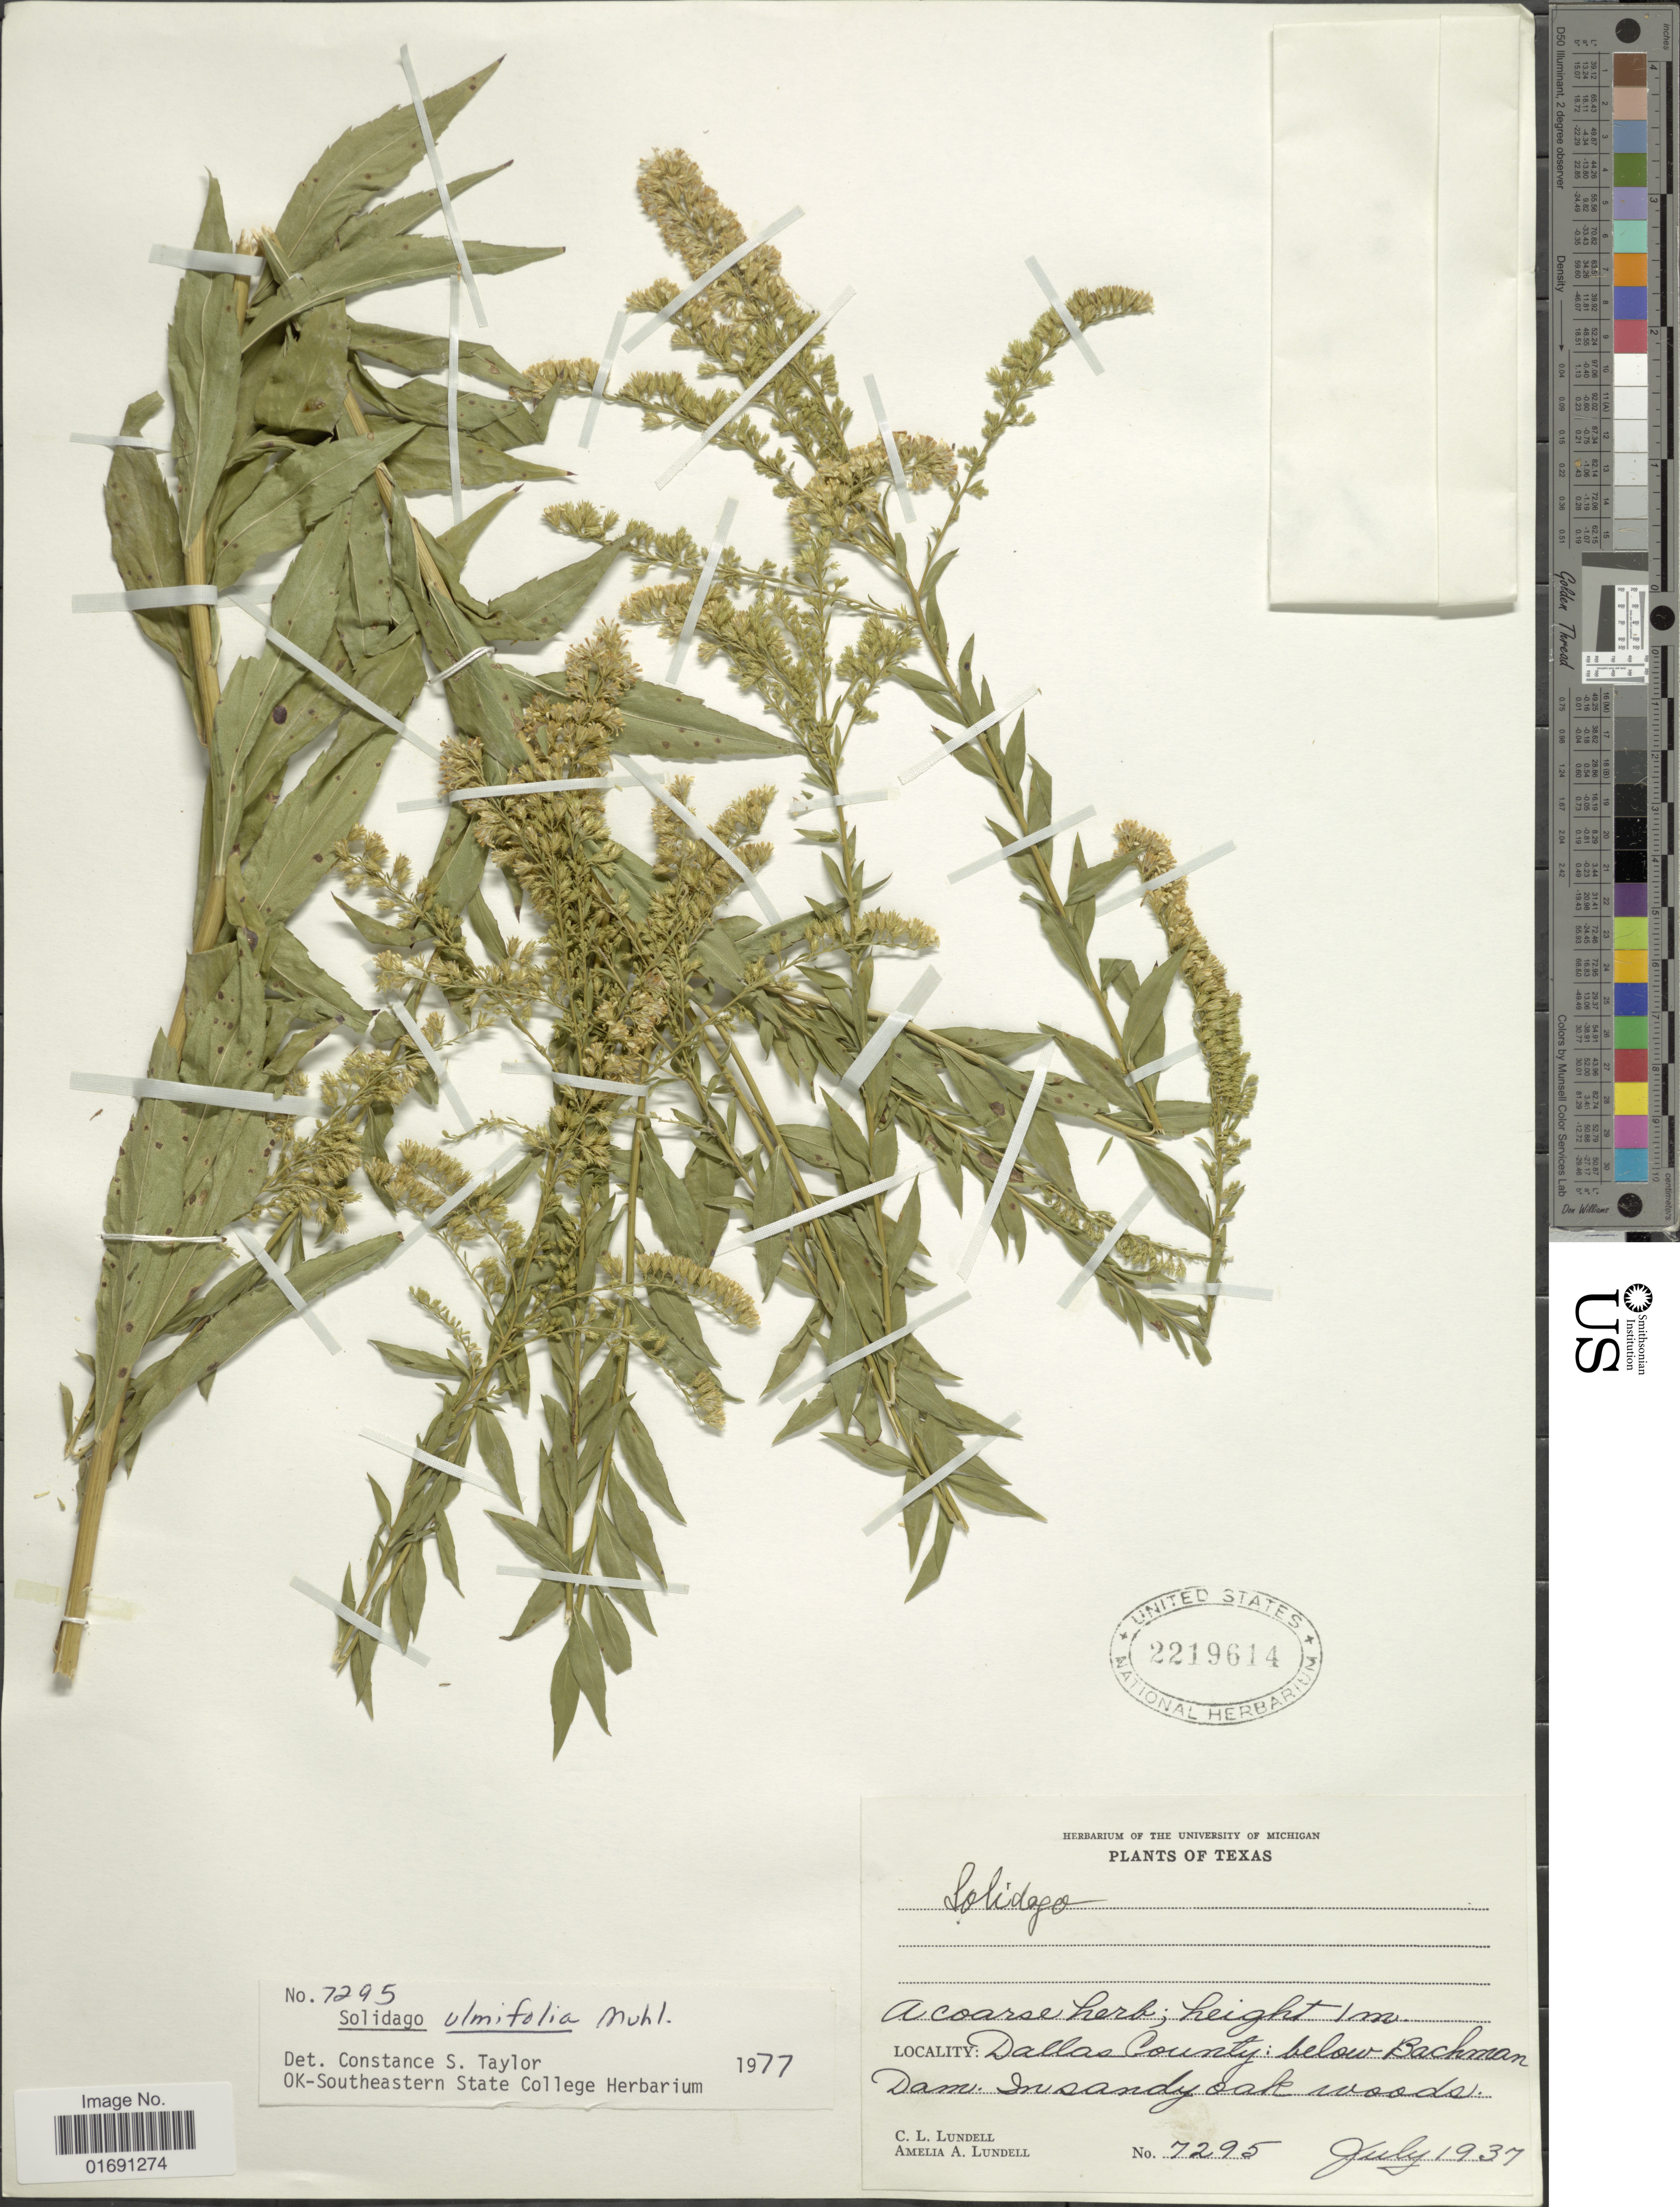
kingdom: Plantae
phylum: Tracheophyta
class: Magnoliopsida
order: Asterales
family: Asteraceae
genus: Solidago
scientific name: Solidago ulmifolia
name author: Muhl. ex Willd.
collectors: C. L. Lundell & A. A. Lundell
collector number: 7295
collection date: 1937-07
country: United States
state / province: Texas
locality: Dallas County, below Bachman Dam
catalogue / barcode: US 2219614